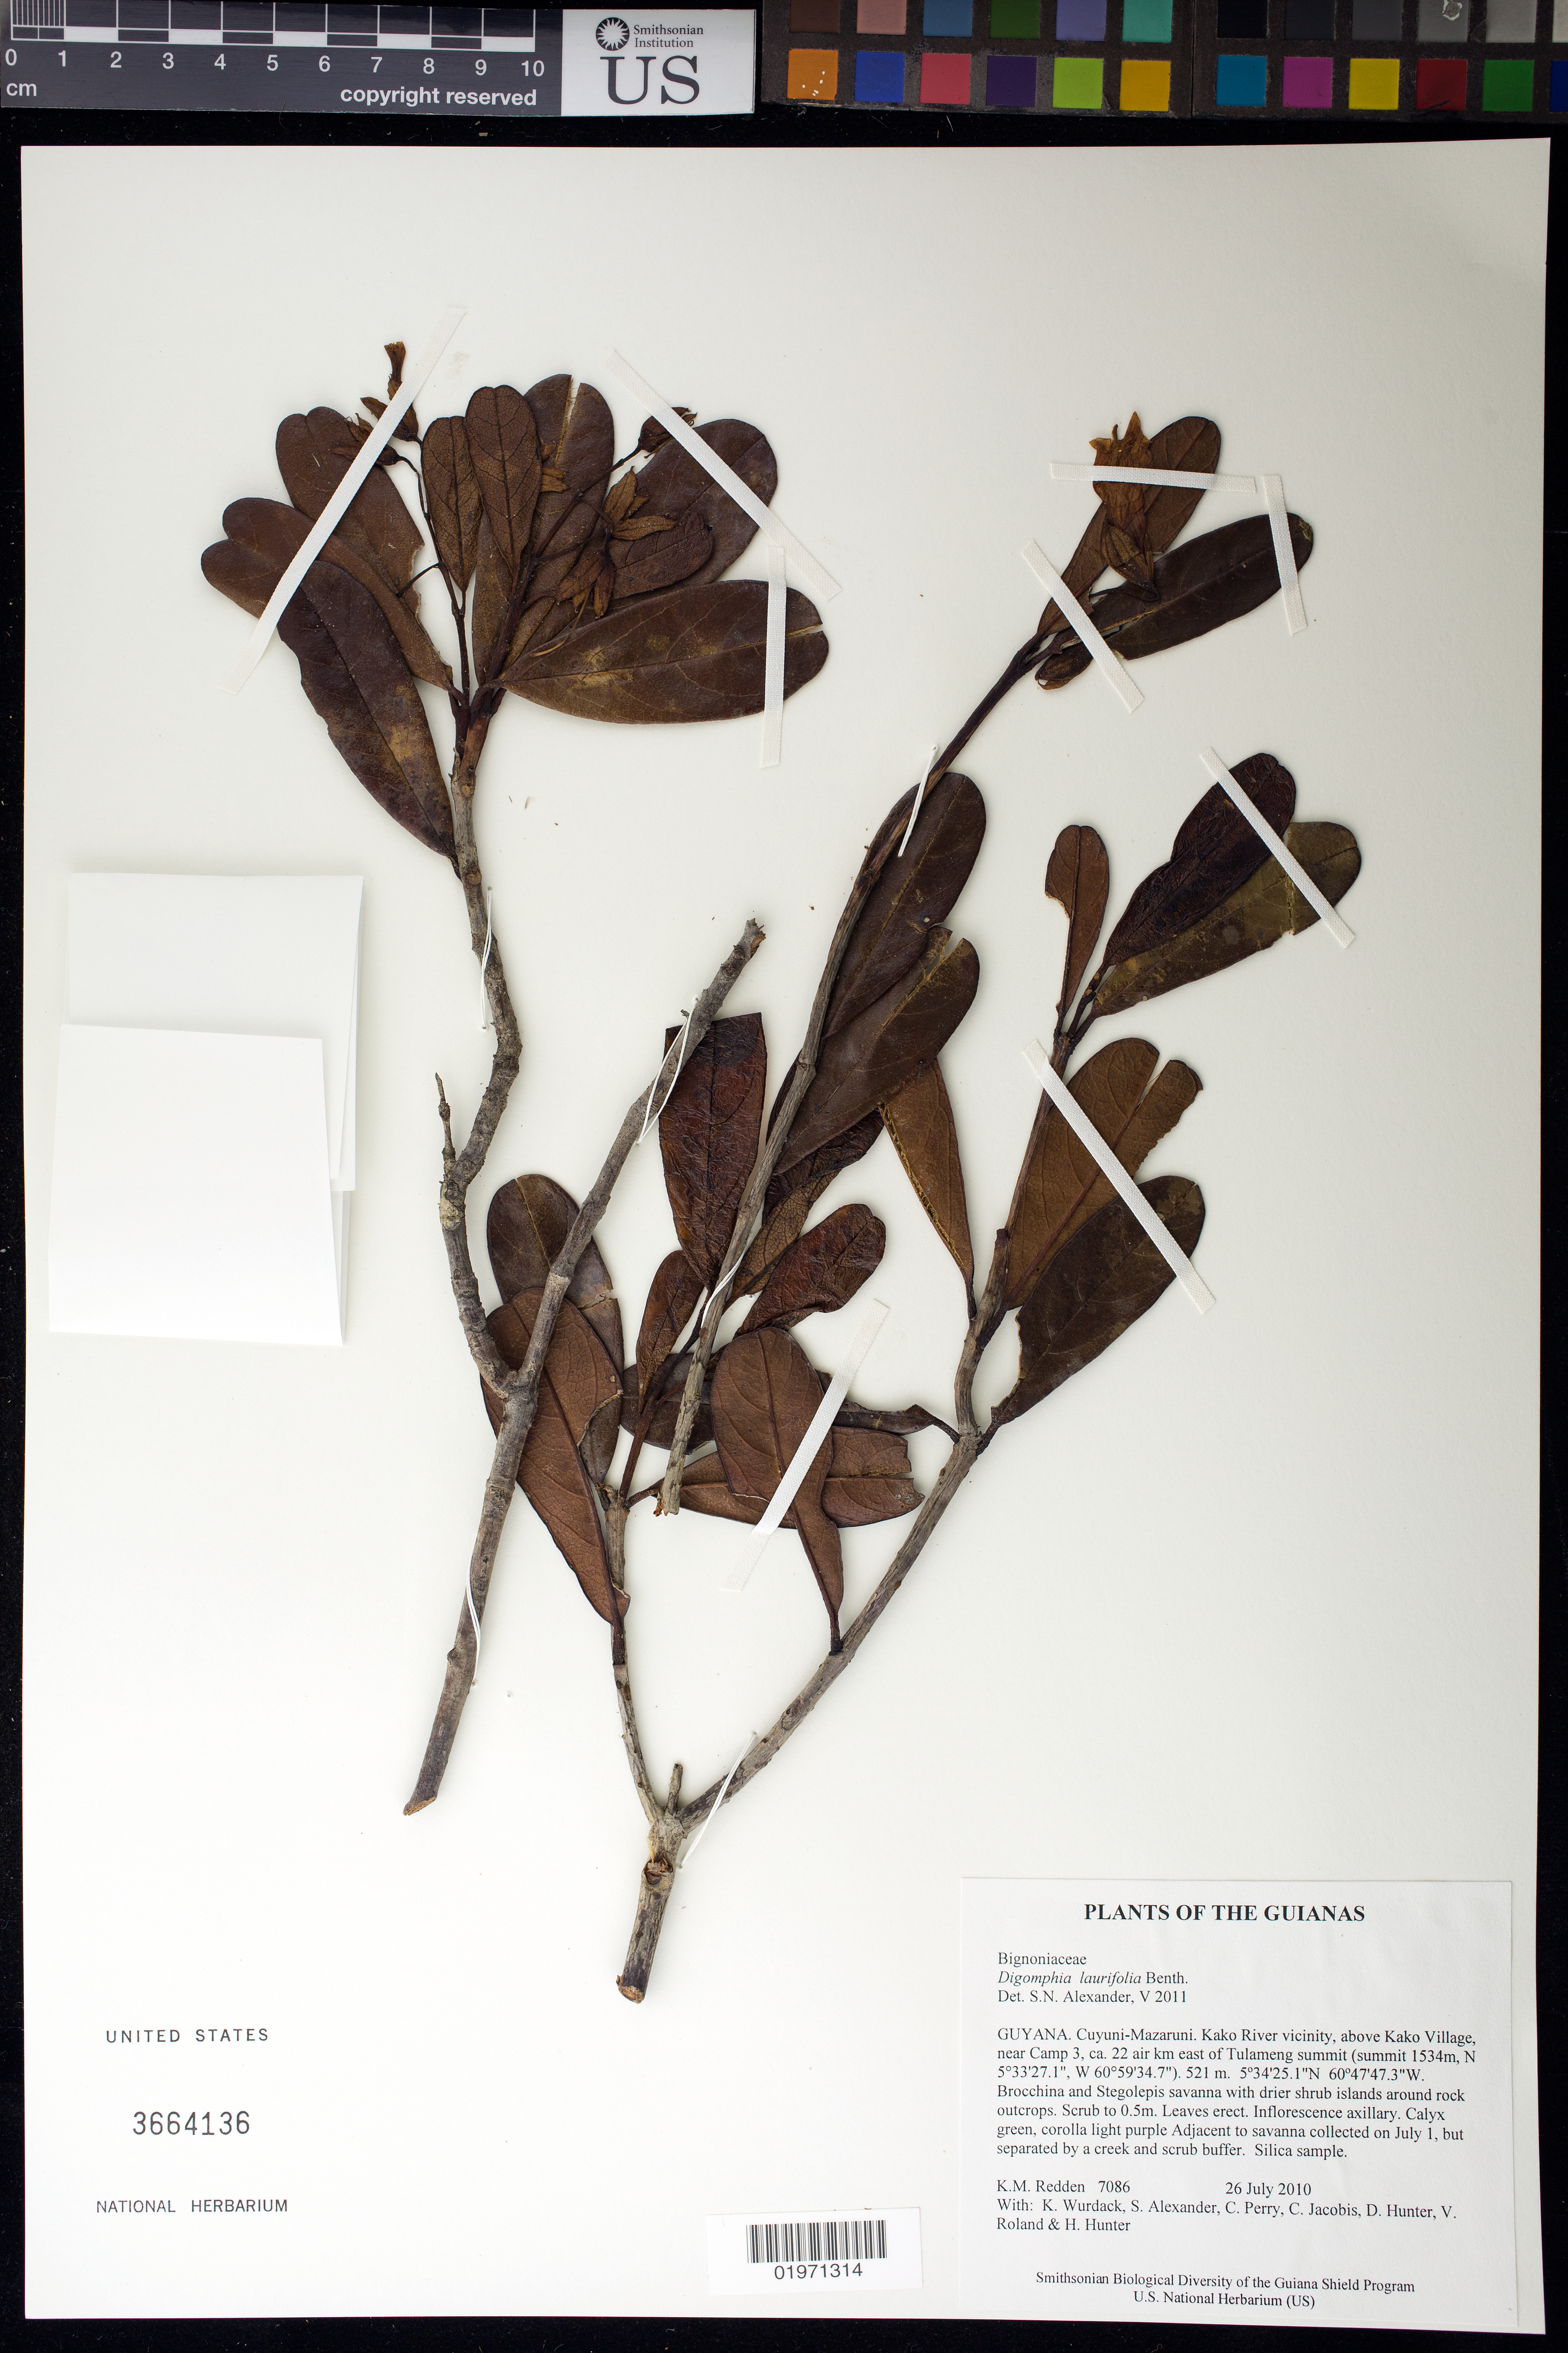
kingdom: Plantae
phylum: Tracheophyta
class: Magnoliopsida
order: Lamiales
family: Bignoniaceae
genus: Digomphia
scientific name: Digomphia laurifolia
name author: Benth.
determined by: Alexander, S. N.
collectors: K. M. Redden, K. Wurdack, S. N. Alexander, C. Perry, C. Jacobis, D. Hunter, V. Roland & H. Hunter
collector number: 7086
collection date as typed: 26 July 2010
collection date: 2010-07-26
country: Guyana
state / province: Cuyuni-Mazaruni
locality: Kako River vicinity, above Kako Village, near Camp 3, ca. 22 air km east of Tulameng summit (summit 1534m, N 5°33'27.1", W 60°59'34.7")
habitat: Brocchina and Stegolepis savanna with drier shrub islands around rock outcrops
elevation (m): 521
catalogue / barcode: US 3664136